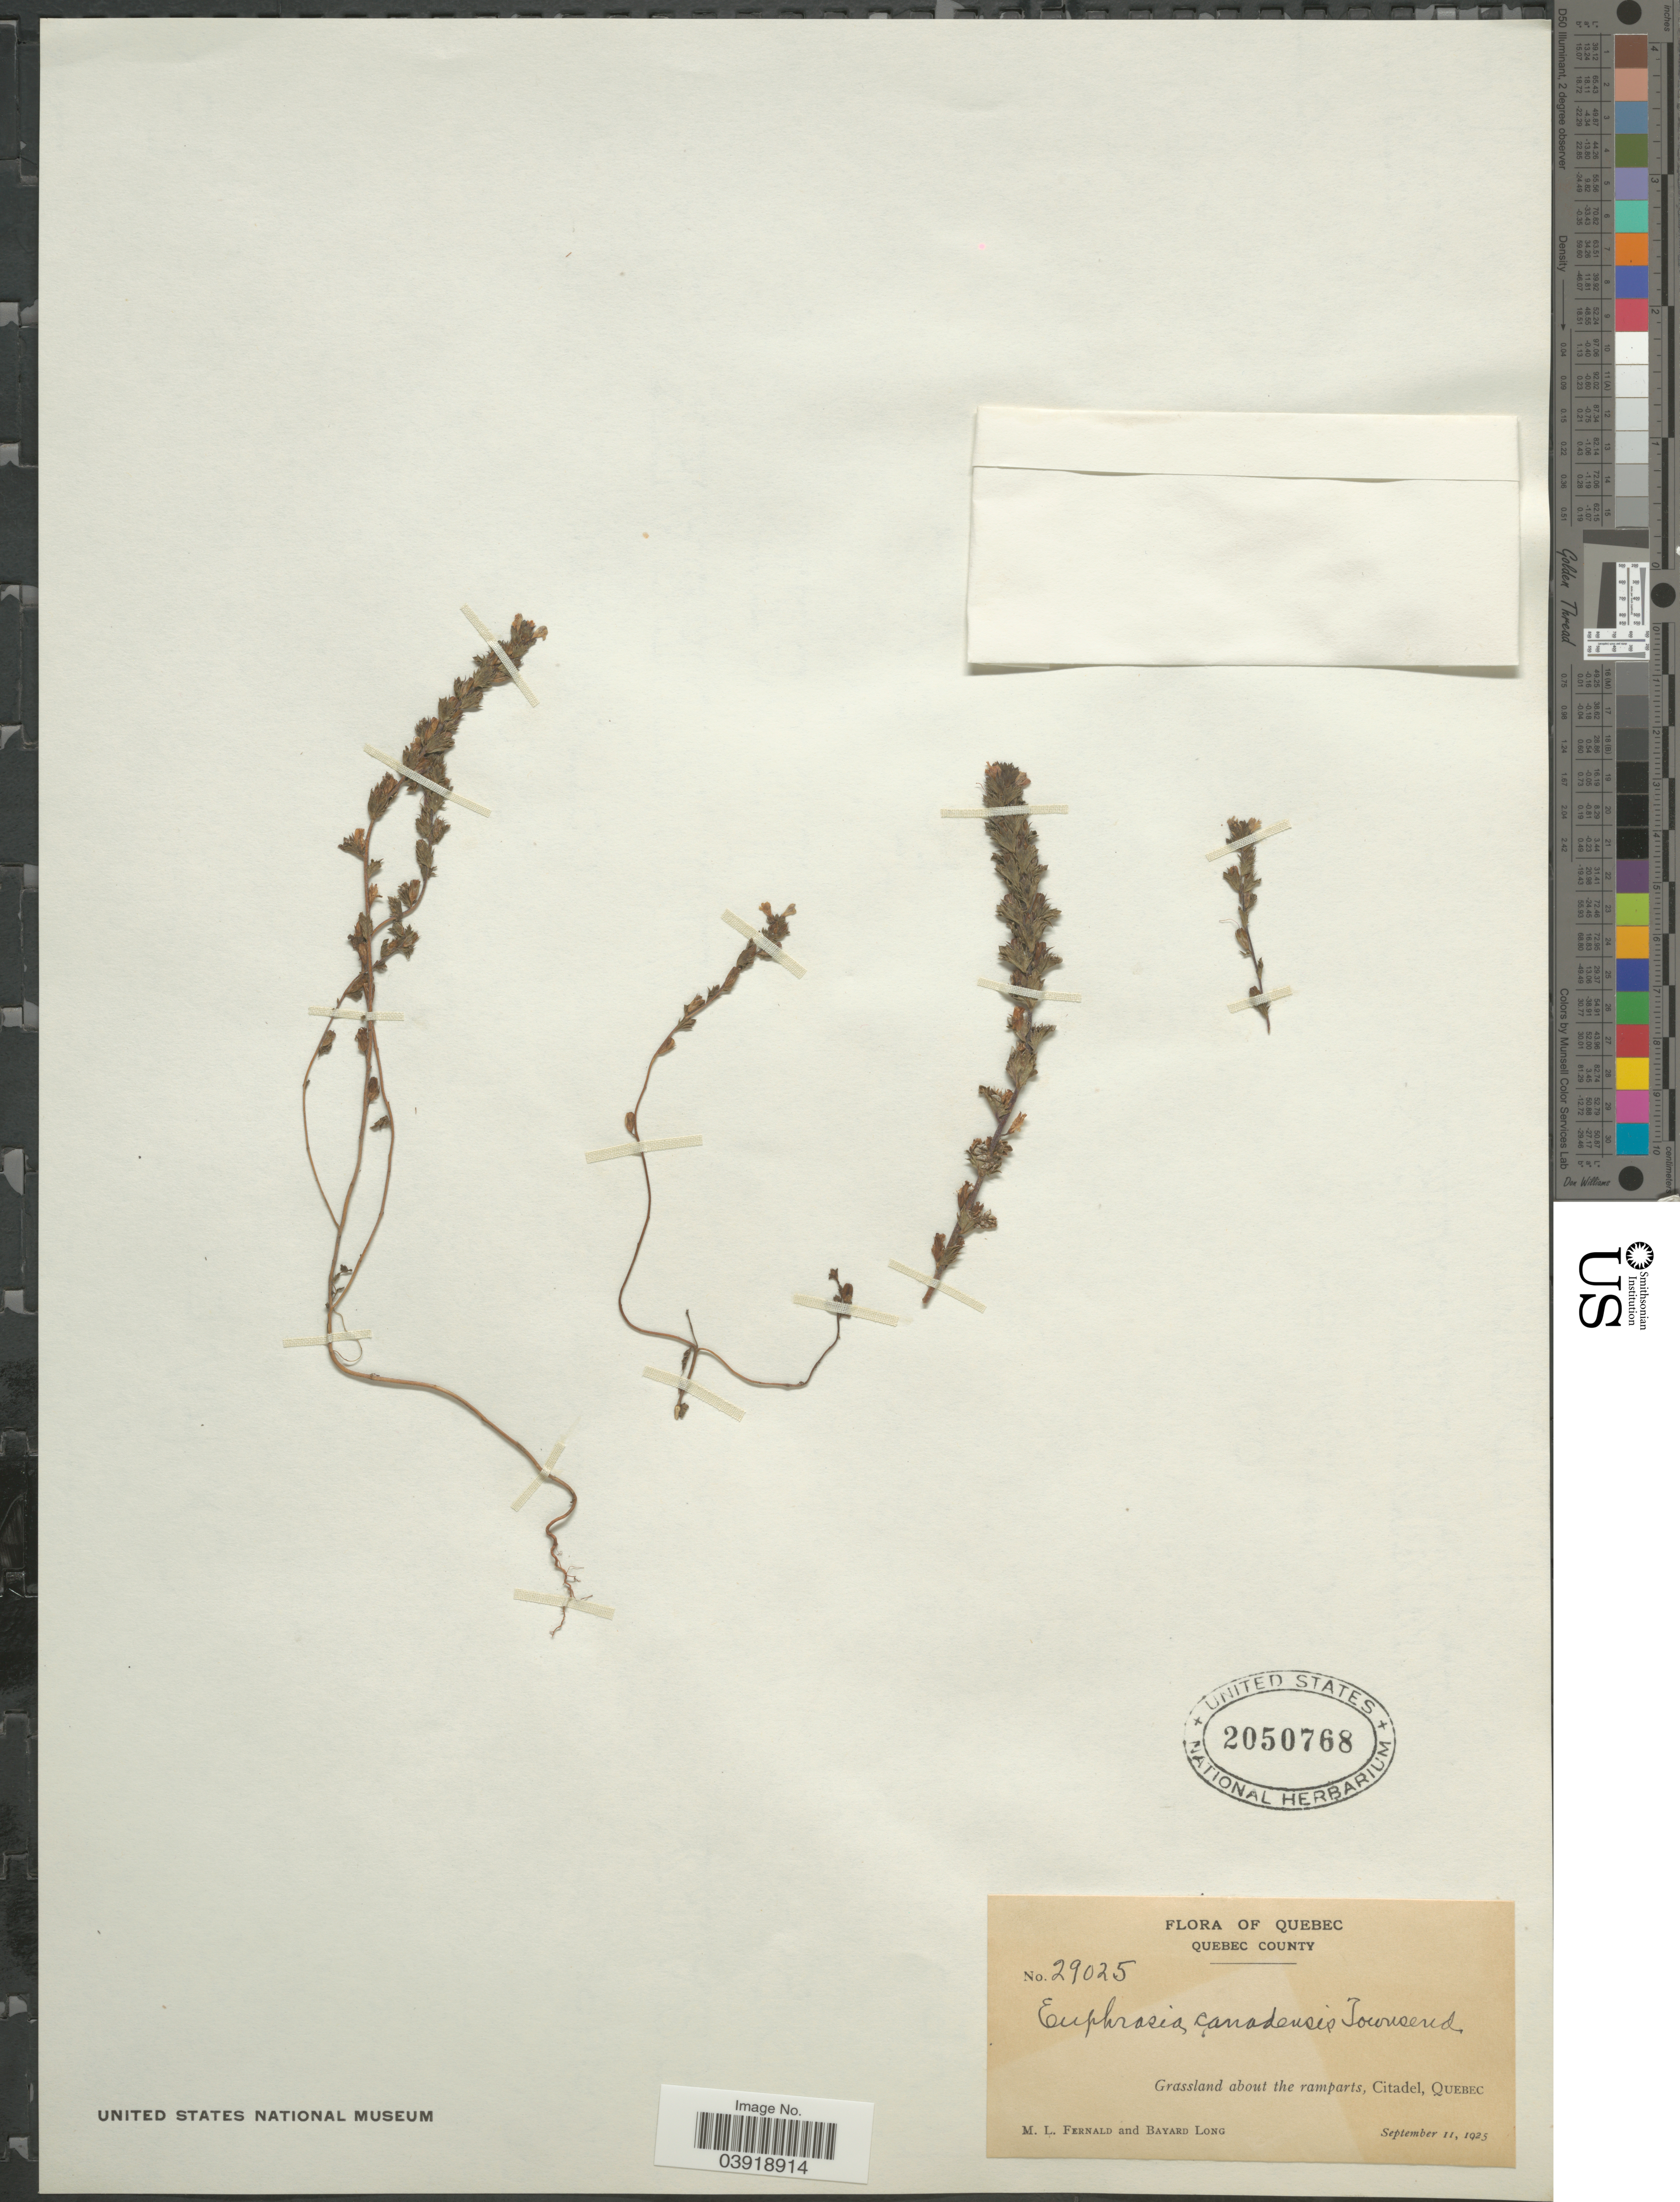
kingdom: Plantae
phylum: Tracheophyta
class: Magnoliopsida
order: Lamiales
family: Orobanchaceae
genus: Euphrasia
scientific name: Euphrasia canadensis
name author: J.F. Towns.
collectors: M. L. Fernald & B. Long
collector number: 29025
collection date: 1925-09-11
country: Canada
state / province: Quebec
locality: Quebec County. Citadel.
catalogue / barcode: US 2050768